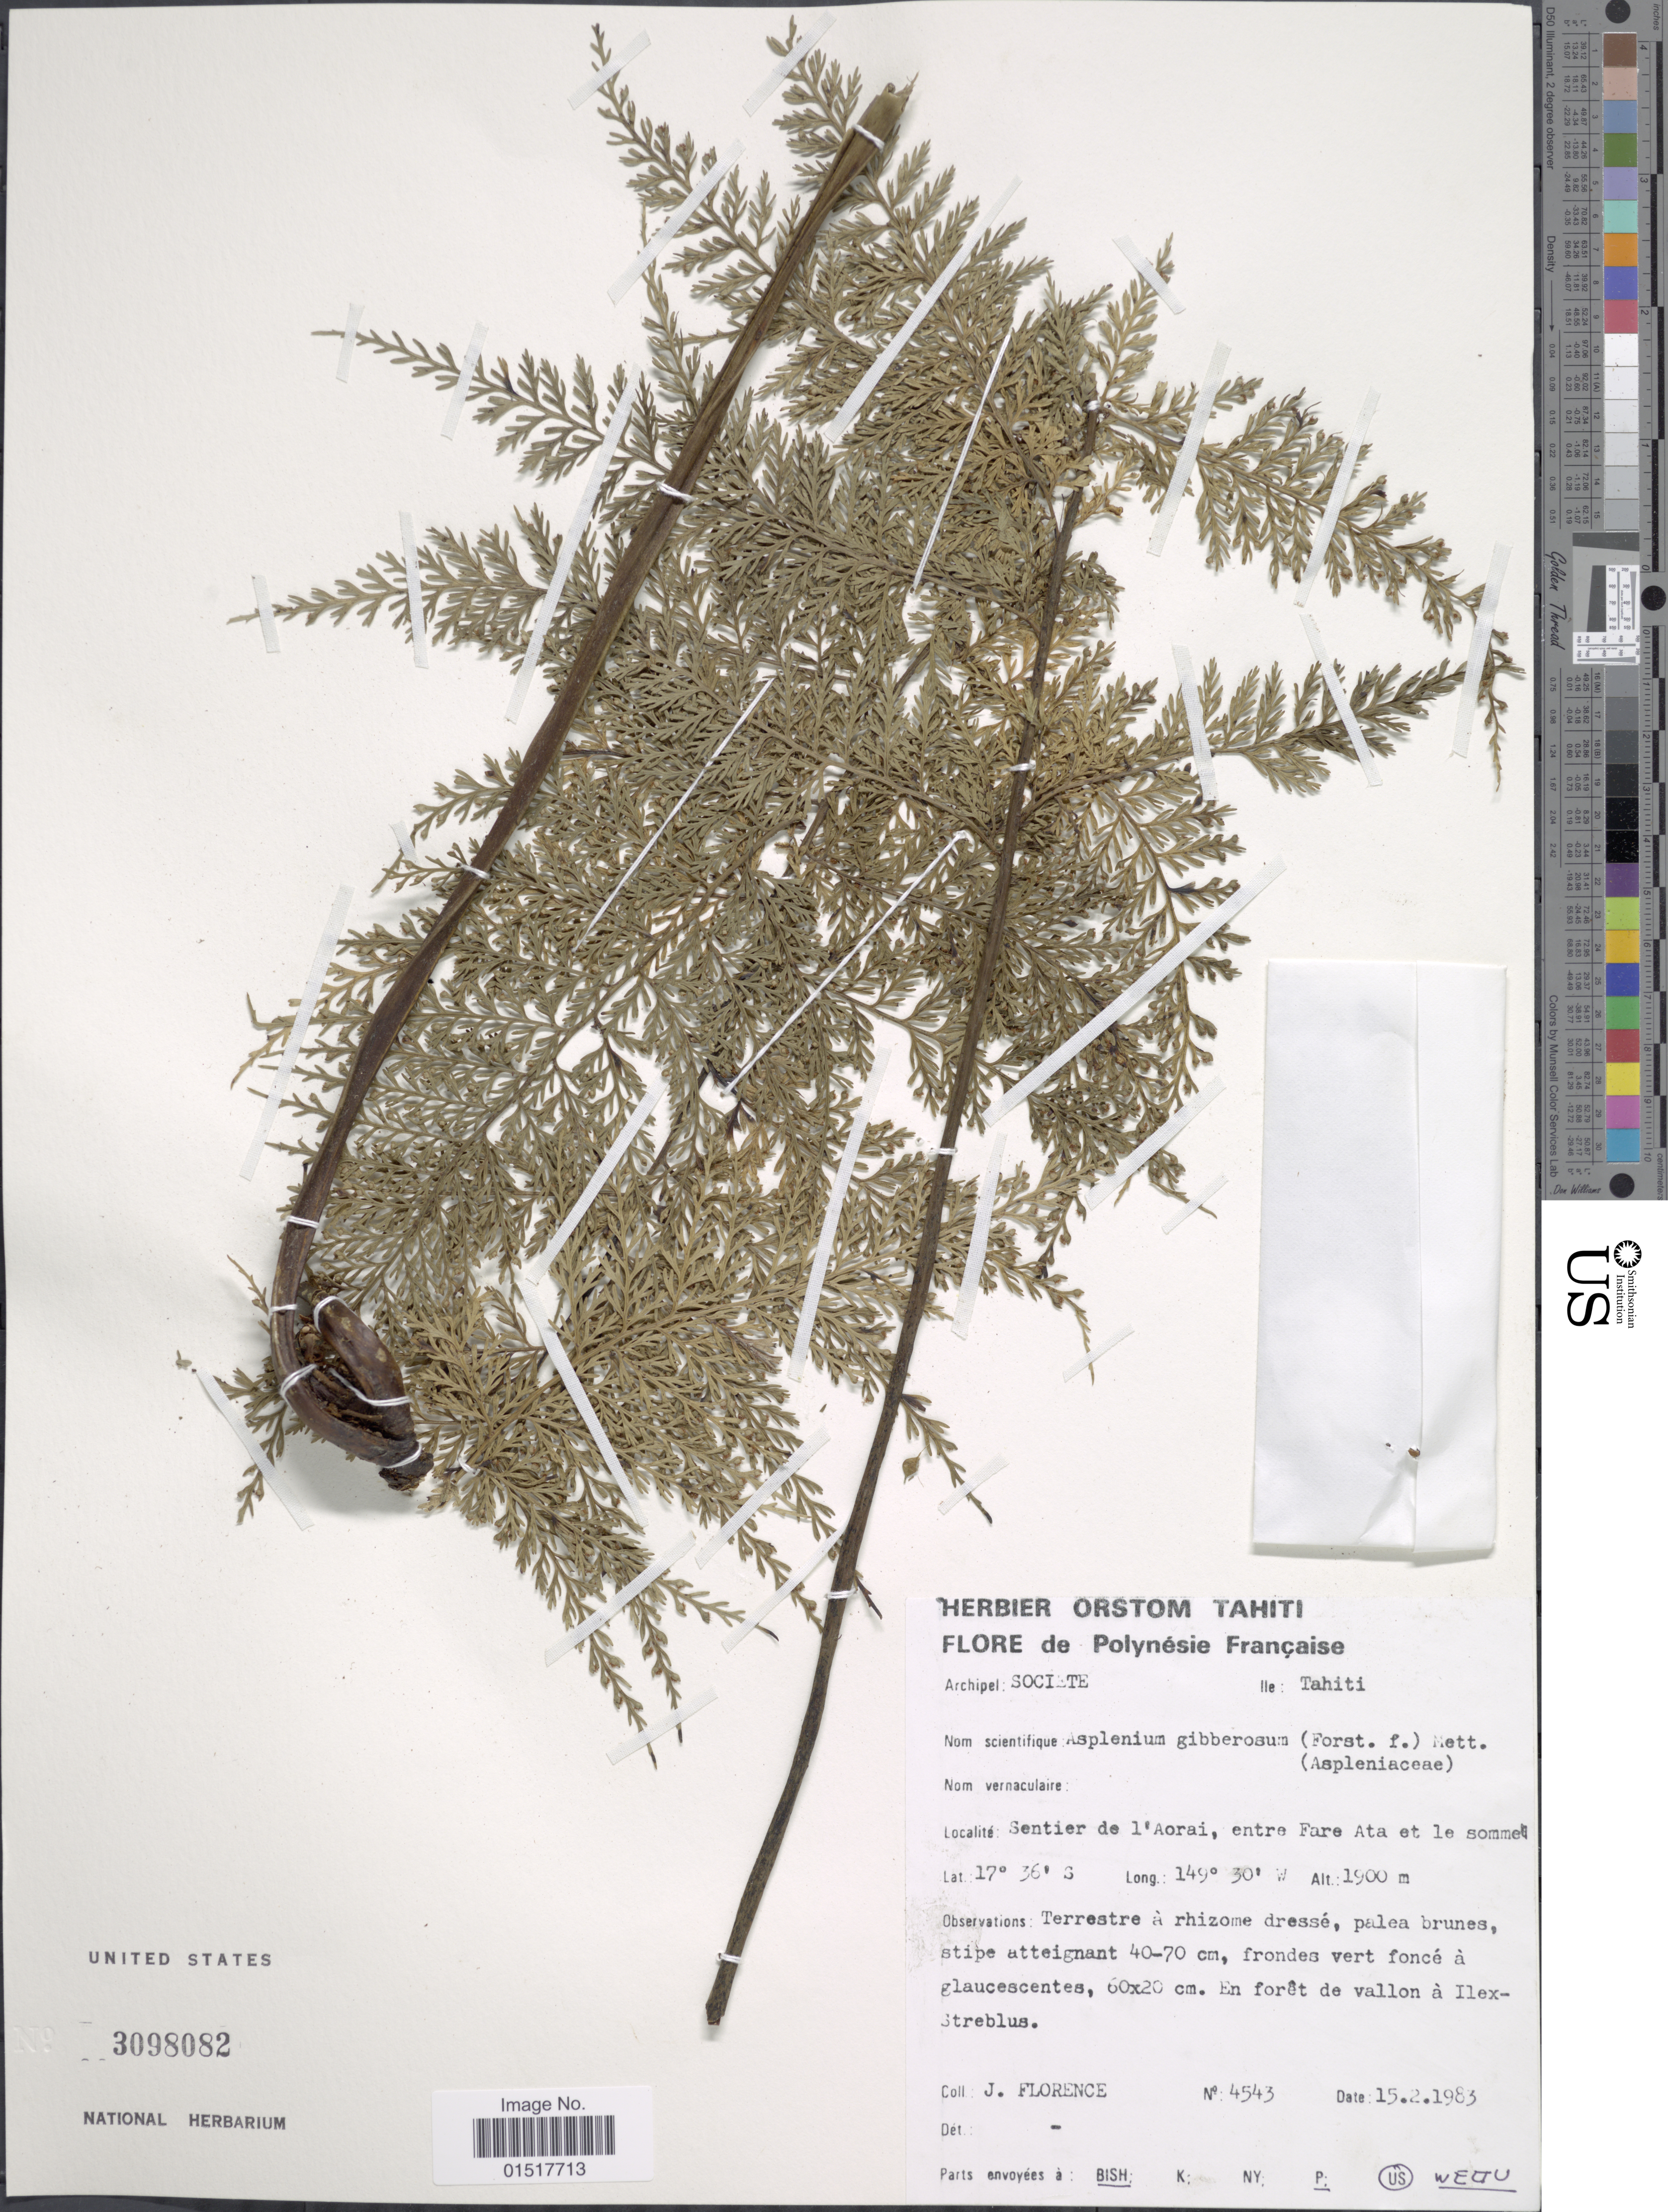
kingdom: Plantae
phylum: Tracheophyta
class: Polypodiopsida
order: Polypodiales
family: Aspleniaceae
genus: Asplenium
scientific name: Asplenium gibberosum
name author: (G. Forst.) Mett.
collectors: J. Florence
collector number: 4543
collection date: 1983-02-15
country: French Polynesia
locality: Archipel: Societe. Ile: Tahiti. Sentier de l'Aorai, entre Fare Ata et le sommet.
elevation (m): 1900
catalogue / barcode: US 3098082